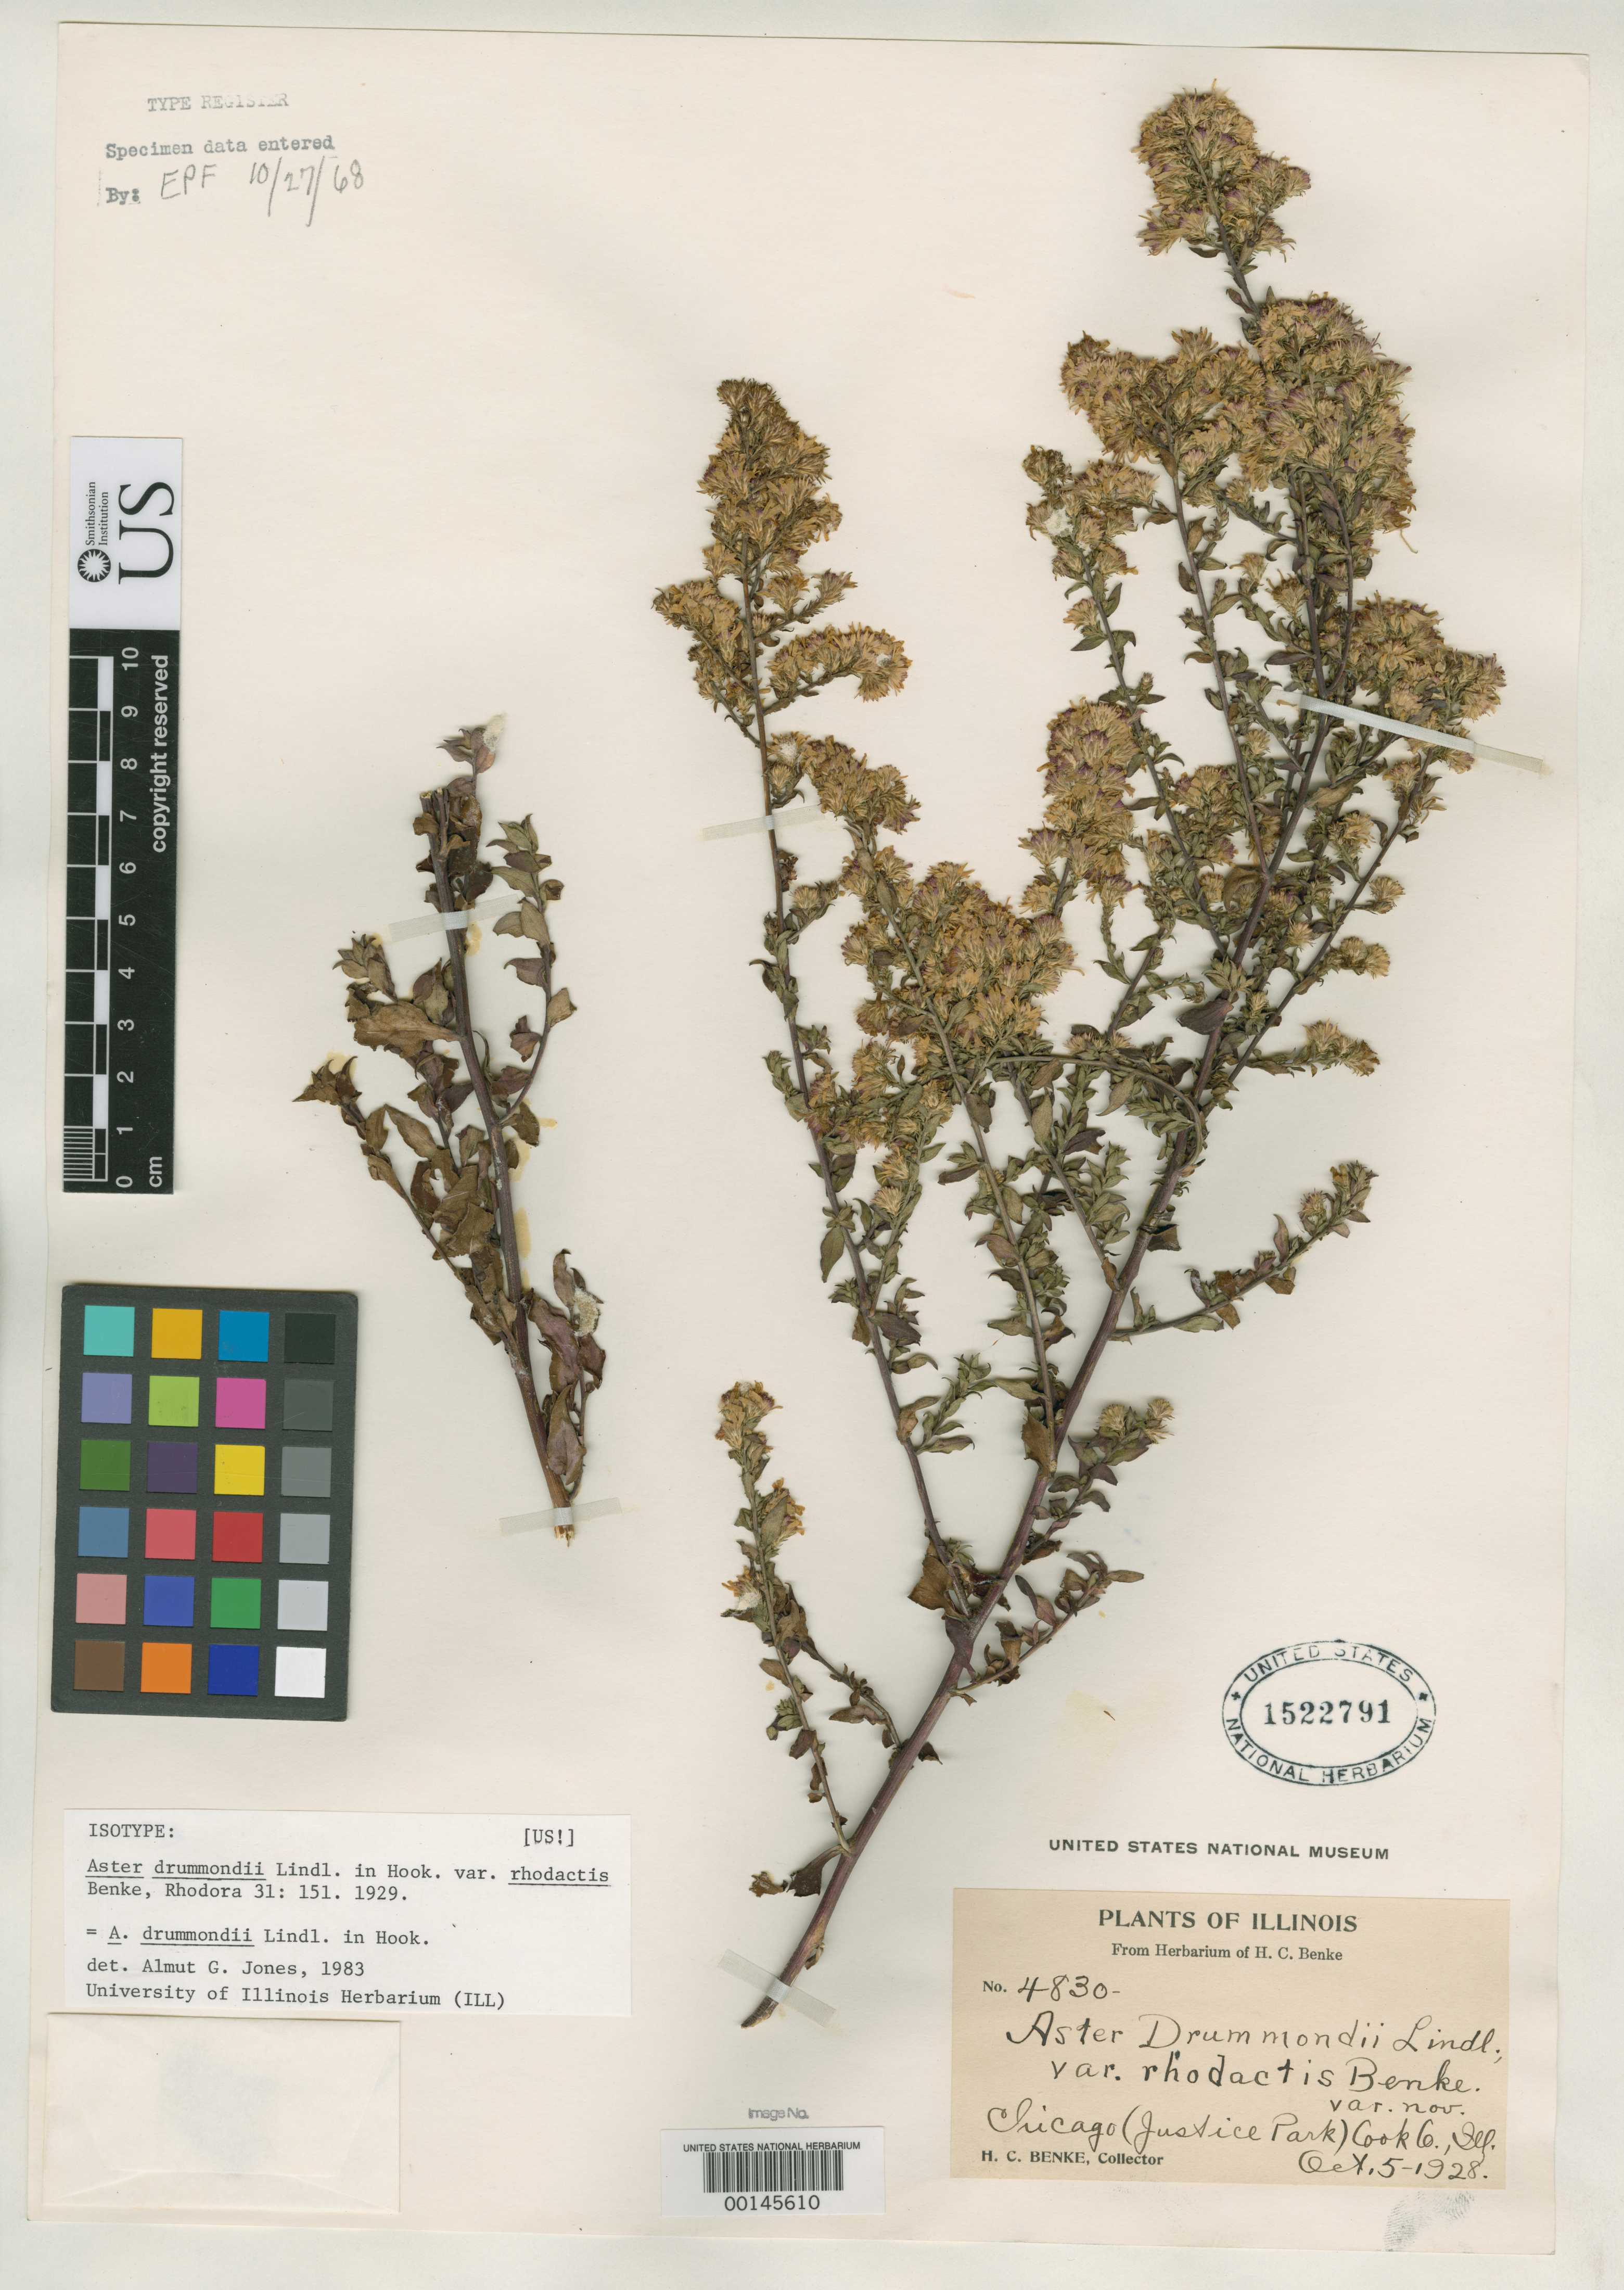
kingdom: Plantae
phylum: Tracheophyta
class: Magnoliopsida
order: Asterales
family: Asteraceae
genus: Aster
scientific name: Aster drummondii var. rhodactis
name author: Benke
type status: Isotype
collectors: H. Benke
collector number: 4830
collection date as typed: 05 Oct 1928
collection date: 1928-10-05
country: United States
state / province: Illinois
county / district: Cook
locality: Chicago.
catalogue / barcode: US 1522791